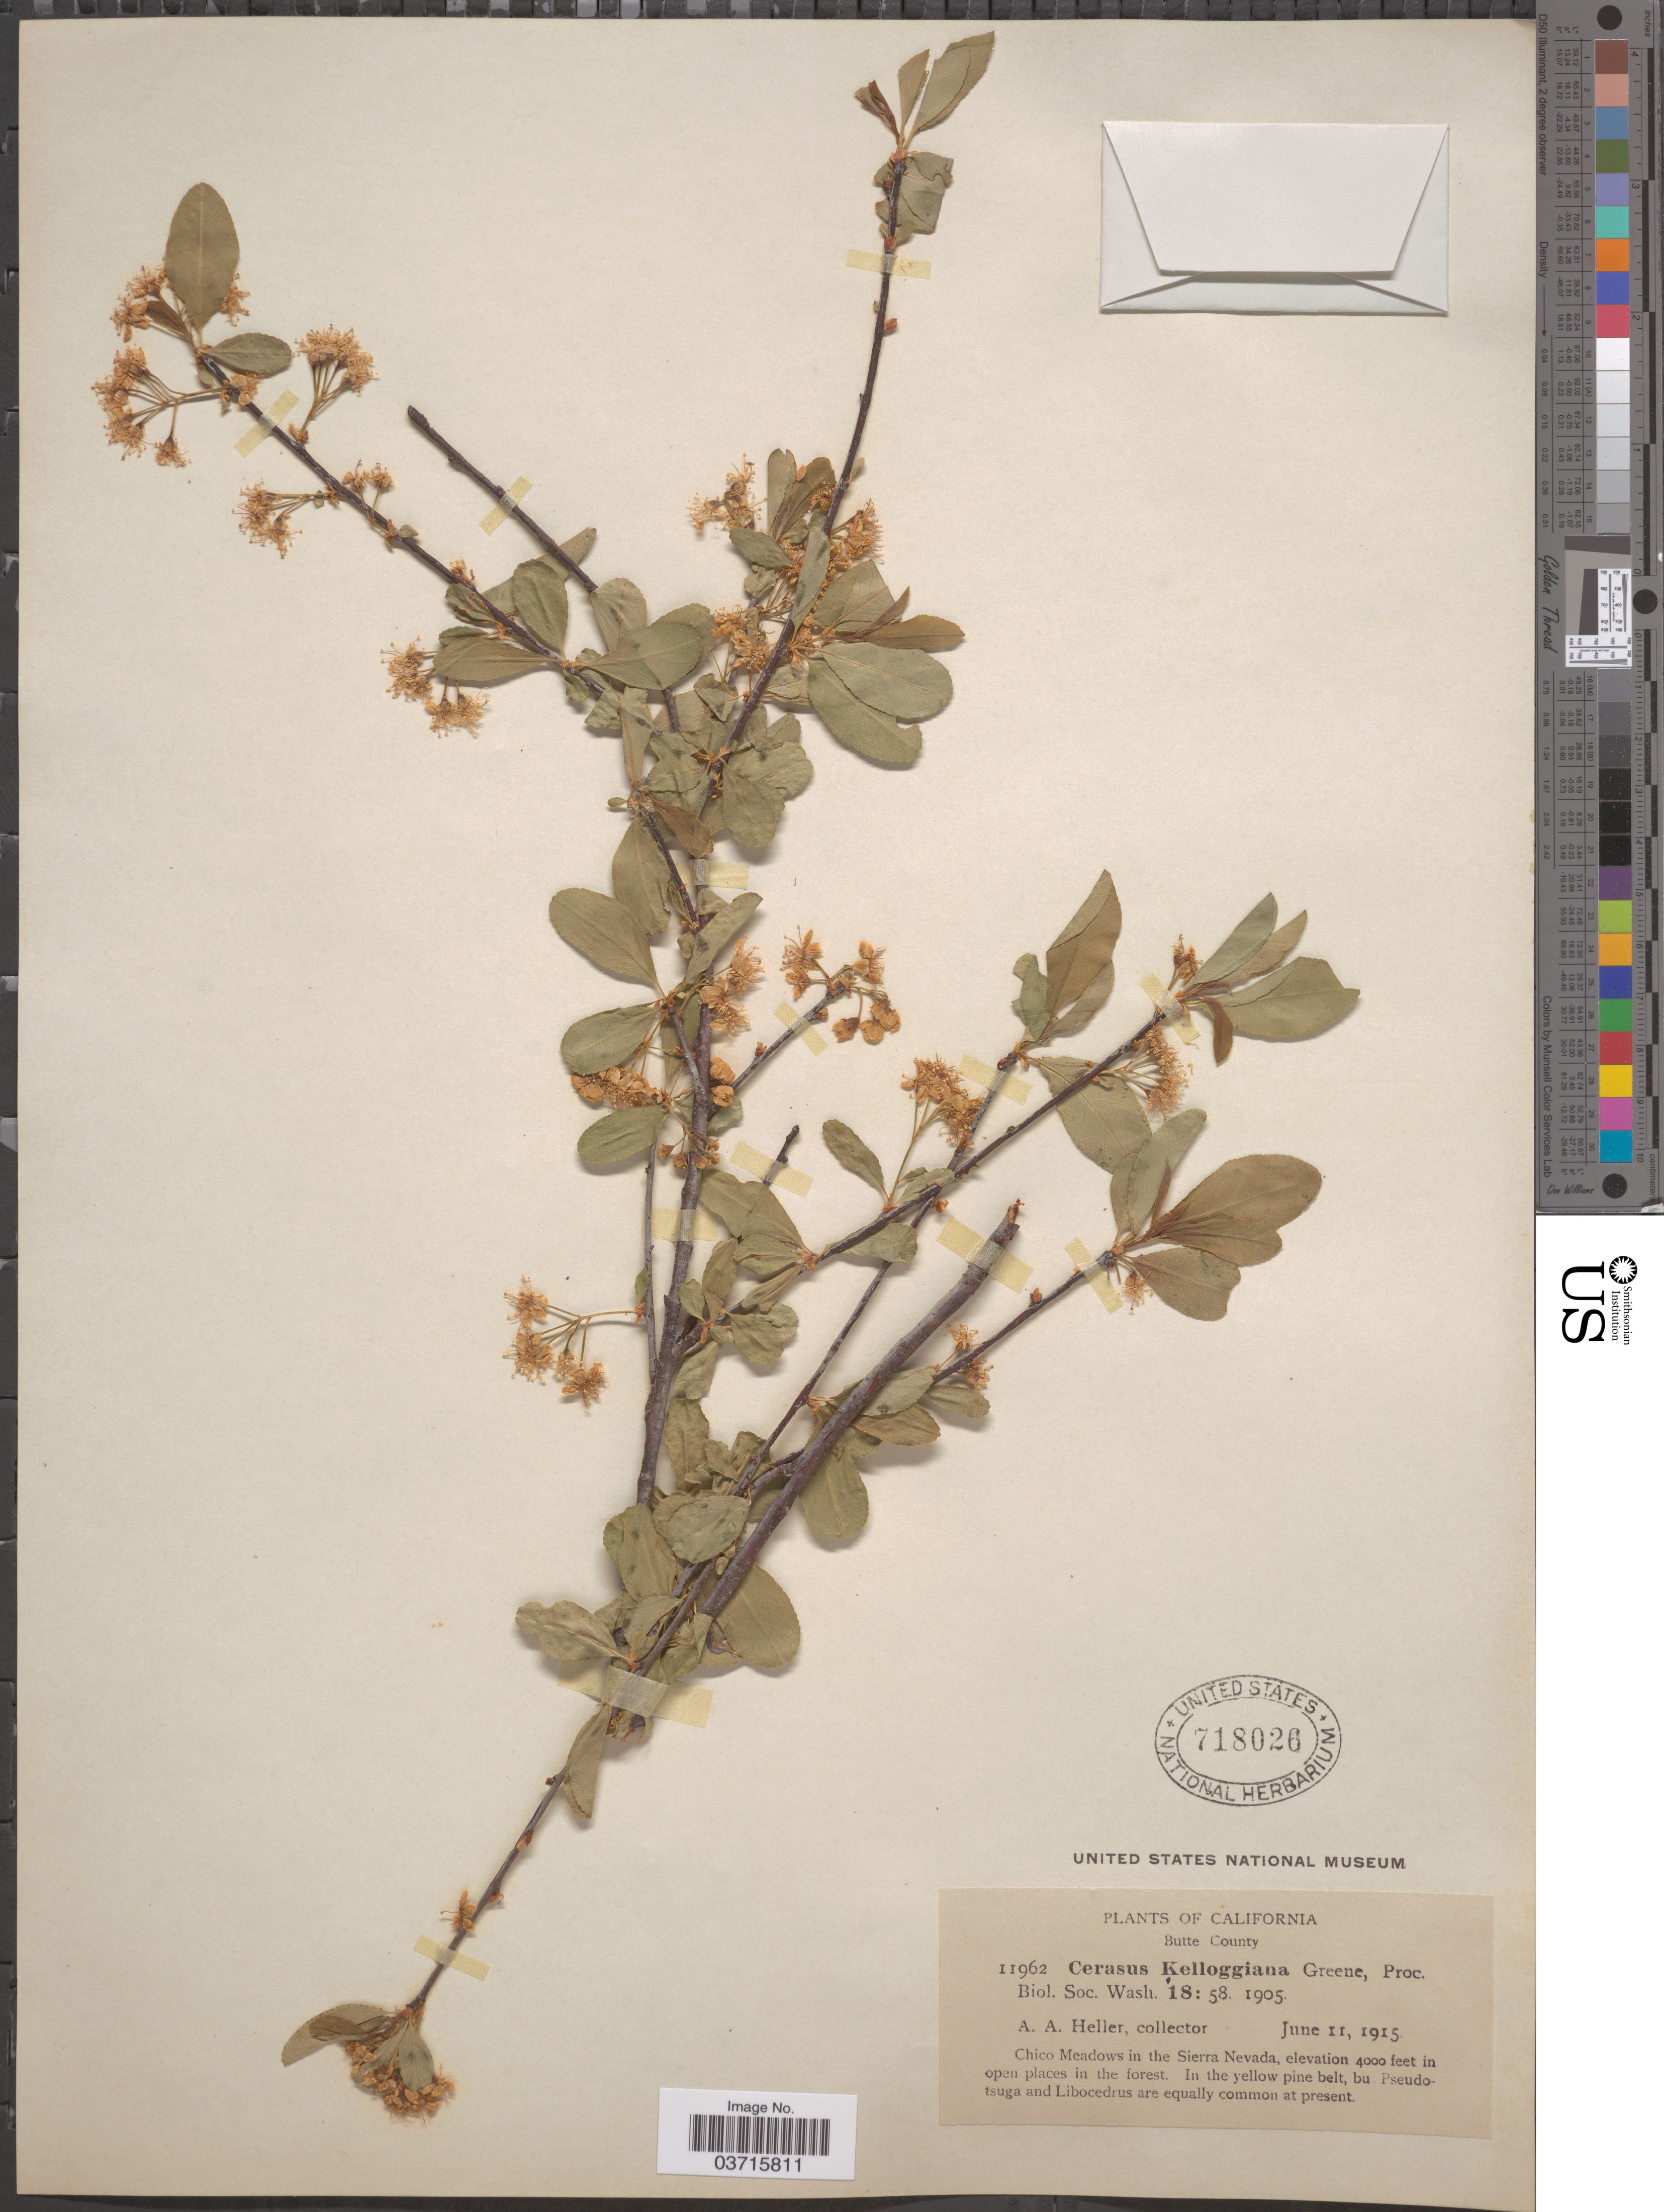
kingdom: Plantae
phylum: Tracheophyta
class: Magnoliopsida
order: Rosales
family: Rosaceae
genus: Prunus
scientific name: Prunus kelloggiana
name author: (Greene)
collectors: A. A. Heller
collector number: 11962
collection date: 1915-06-11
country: United States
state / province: California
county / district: Butte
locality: Butte County. Chico Meadows in the Sierra Nevada.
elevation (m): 1219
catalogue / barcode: US 718026